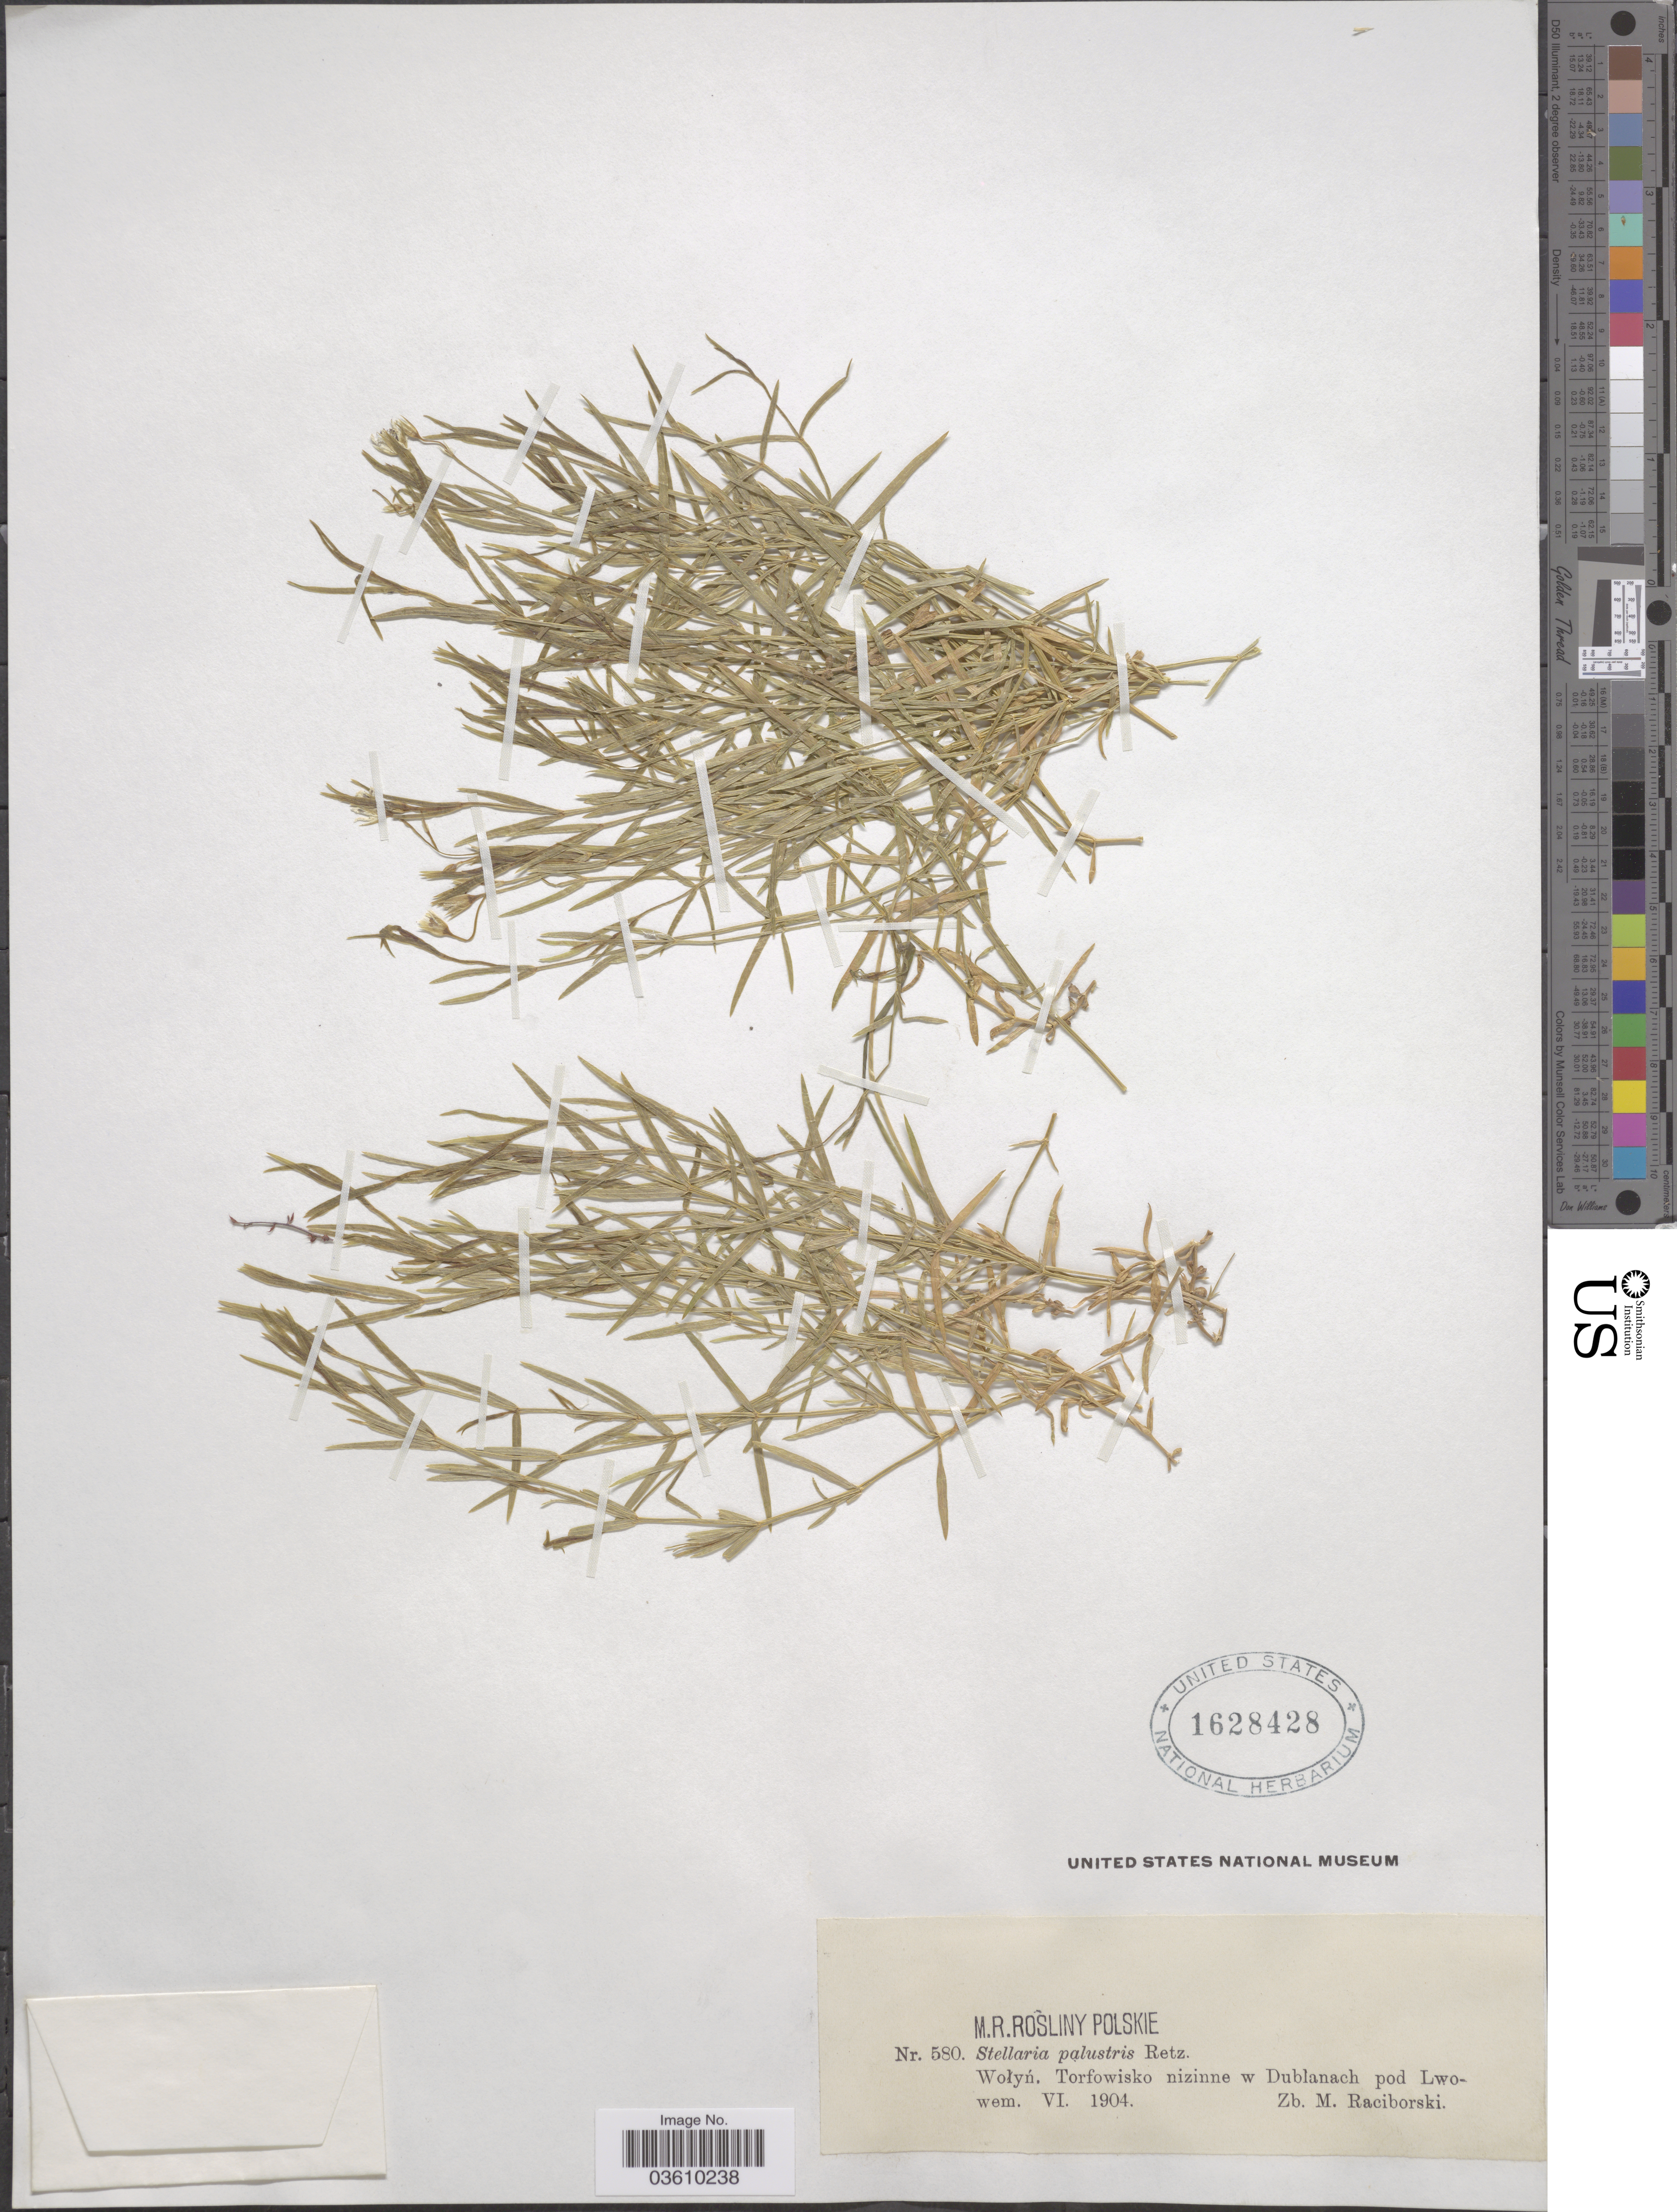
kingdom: Plantae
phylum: Tracheophyta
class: Magnoliopsida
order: Caryophyllales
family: Caryophyllaceae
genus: Stellaria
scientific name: Stellaria palustris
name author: Ehrh. ex Retz.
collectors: Z. Raciborski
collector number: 580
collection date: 1904-06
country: Ukraine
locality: Wolyn. Torfowisko nizinne w Dublanach pod Lwowem.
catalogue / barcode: US 1628428